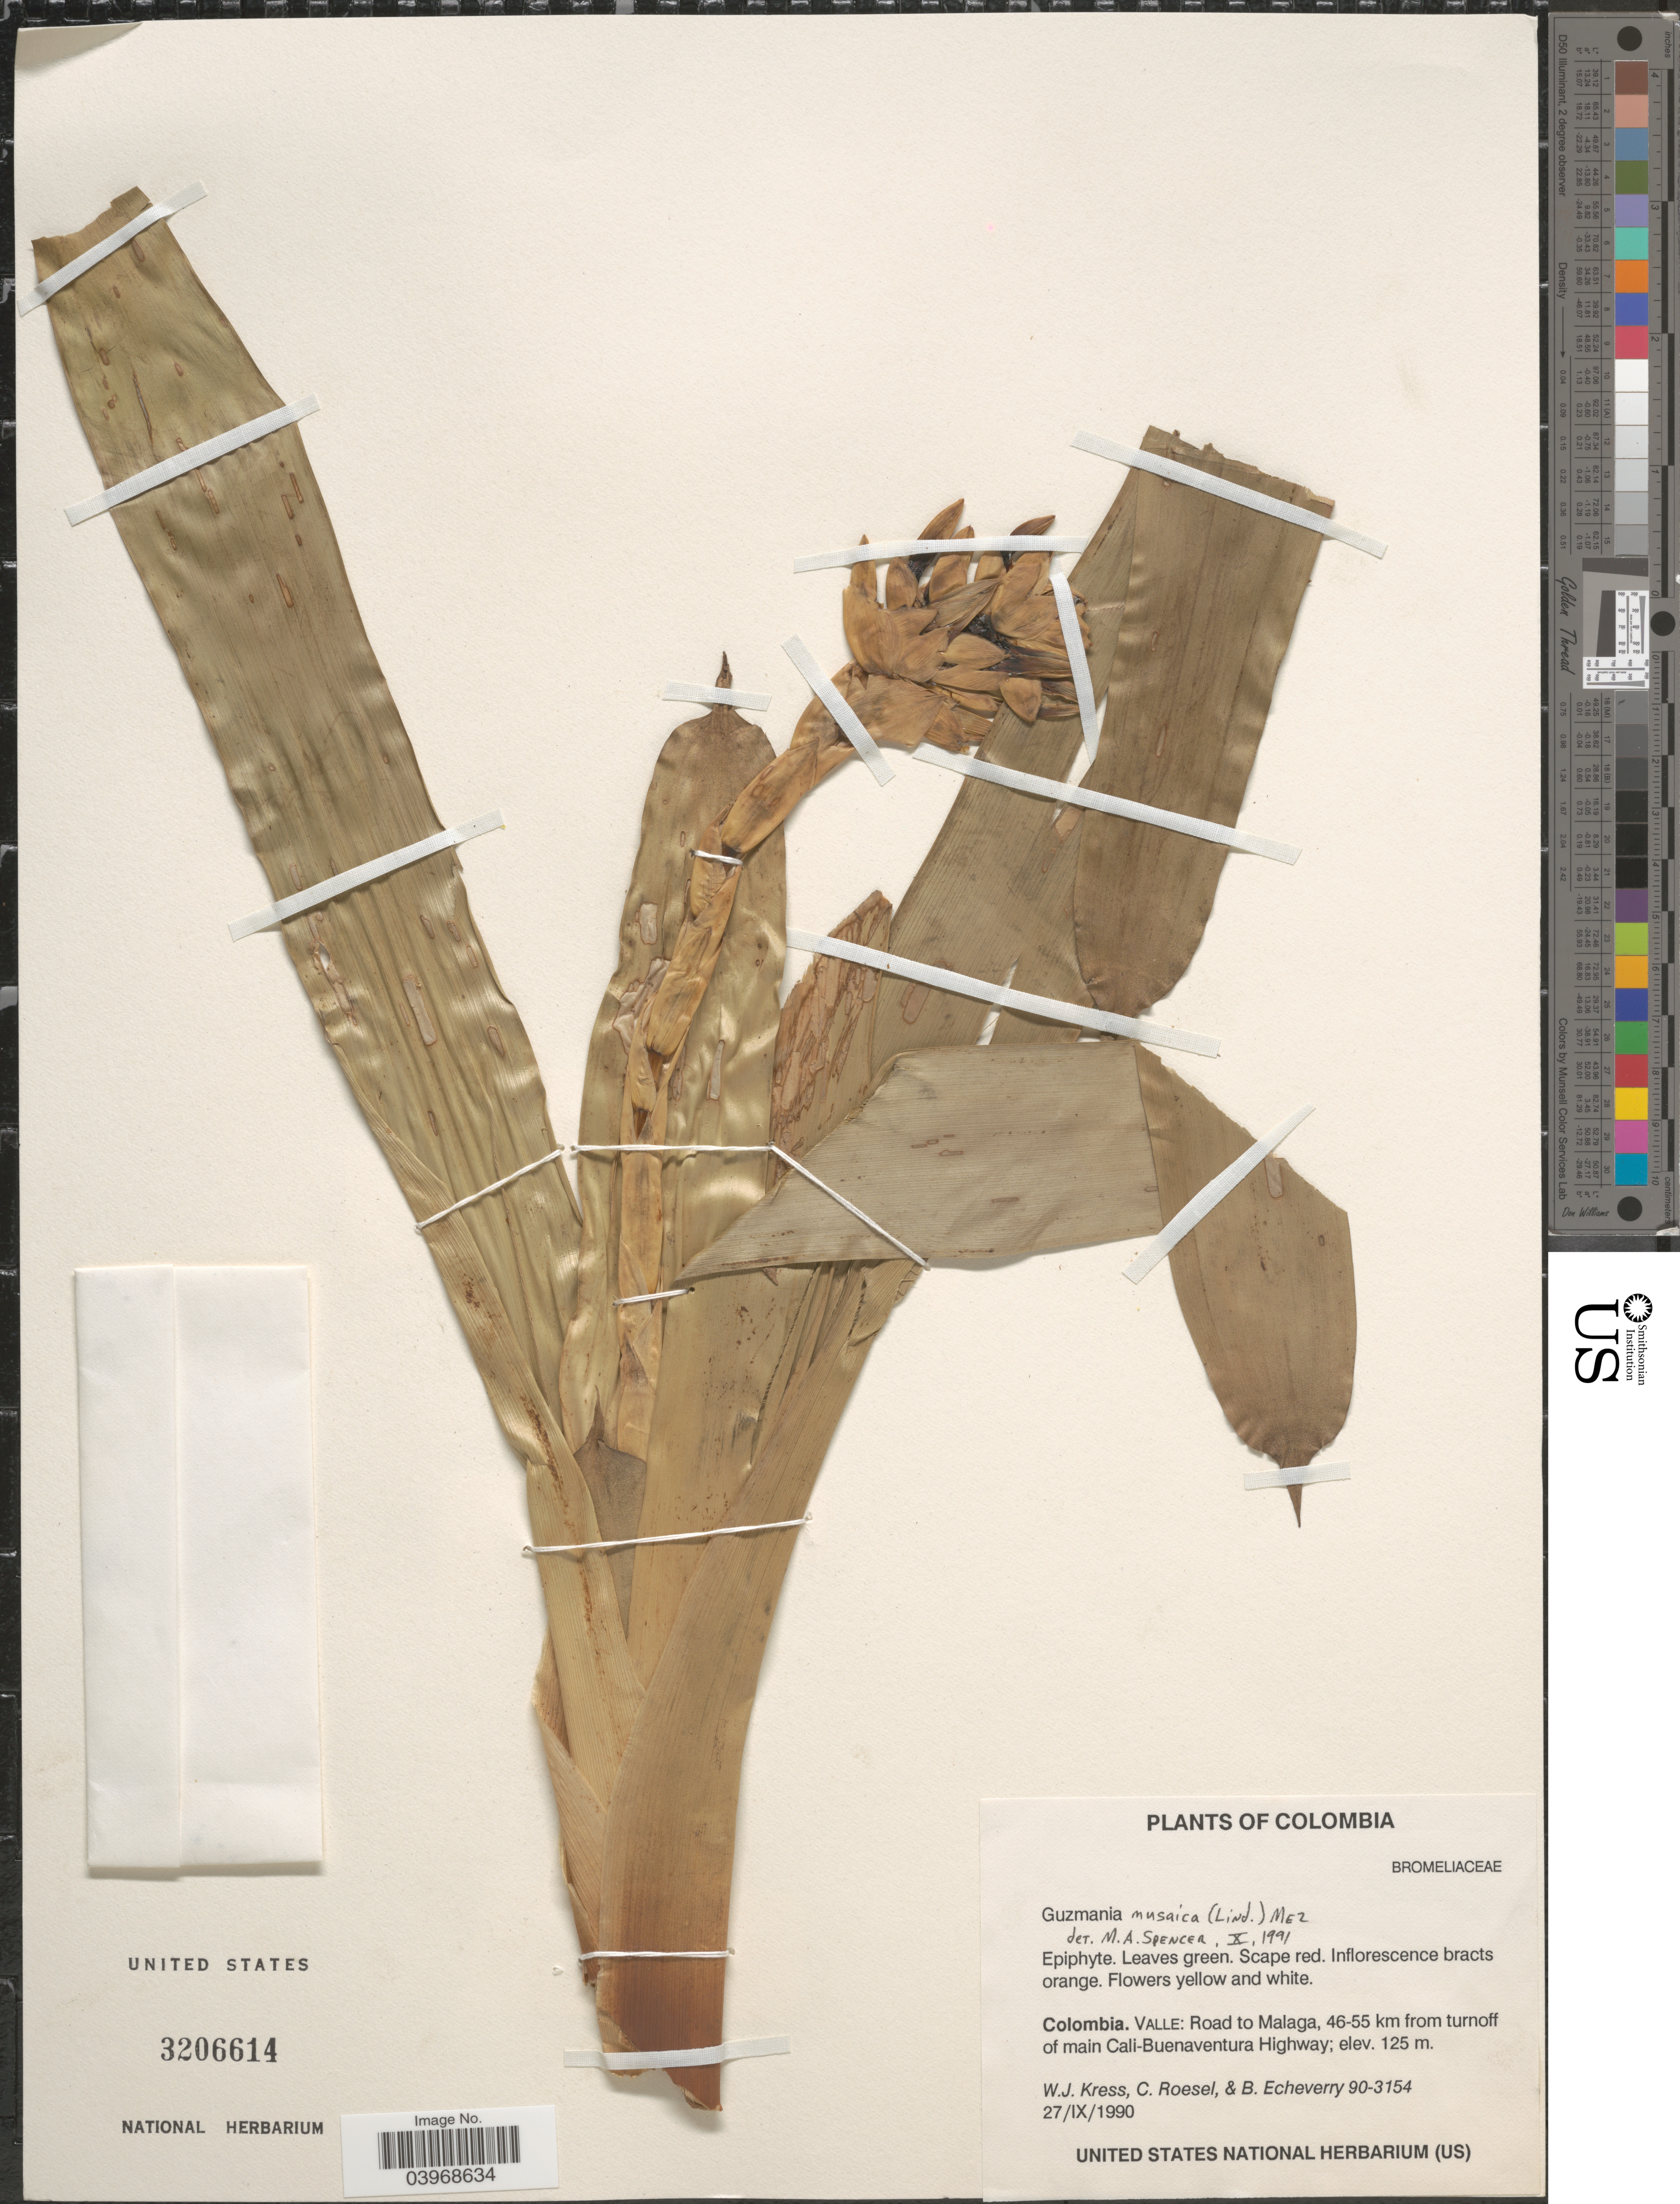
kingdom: Plantae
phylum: Tracheophyta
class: Liliopsida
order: Poales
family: Bromeliaceae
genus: Guzmania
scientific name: Guzmania musaica var. concolor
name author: L.B. Sm.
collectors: W. J. Kress, C. S. Roesel & B. Echeverry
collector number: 90-3154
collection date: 1990-09-27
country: Colombia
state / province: Valle del Cauca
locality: Valle: Road to Malaga, 46-55 km from turnoff of main Cali-Buenaventura Highway.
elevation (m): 125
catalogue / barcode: US 3206614